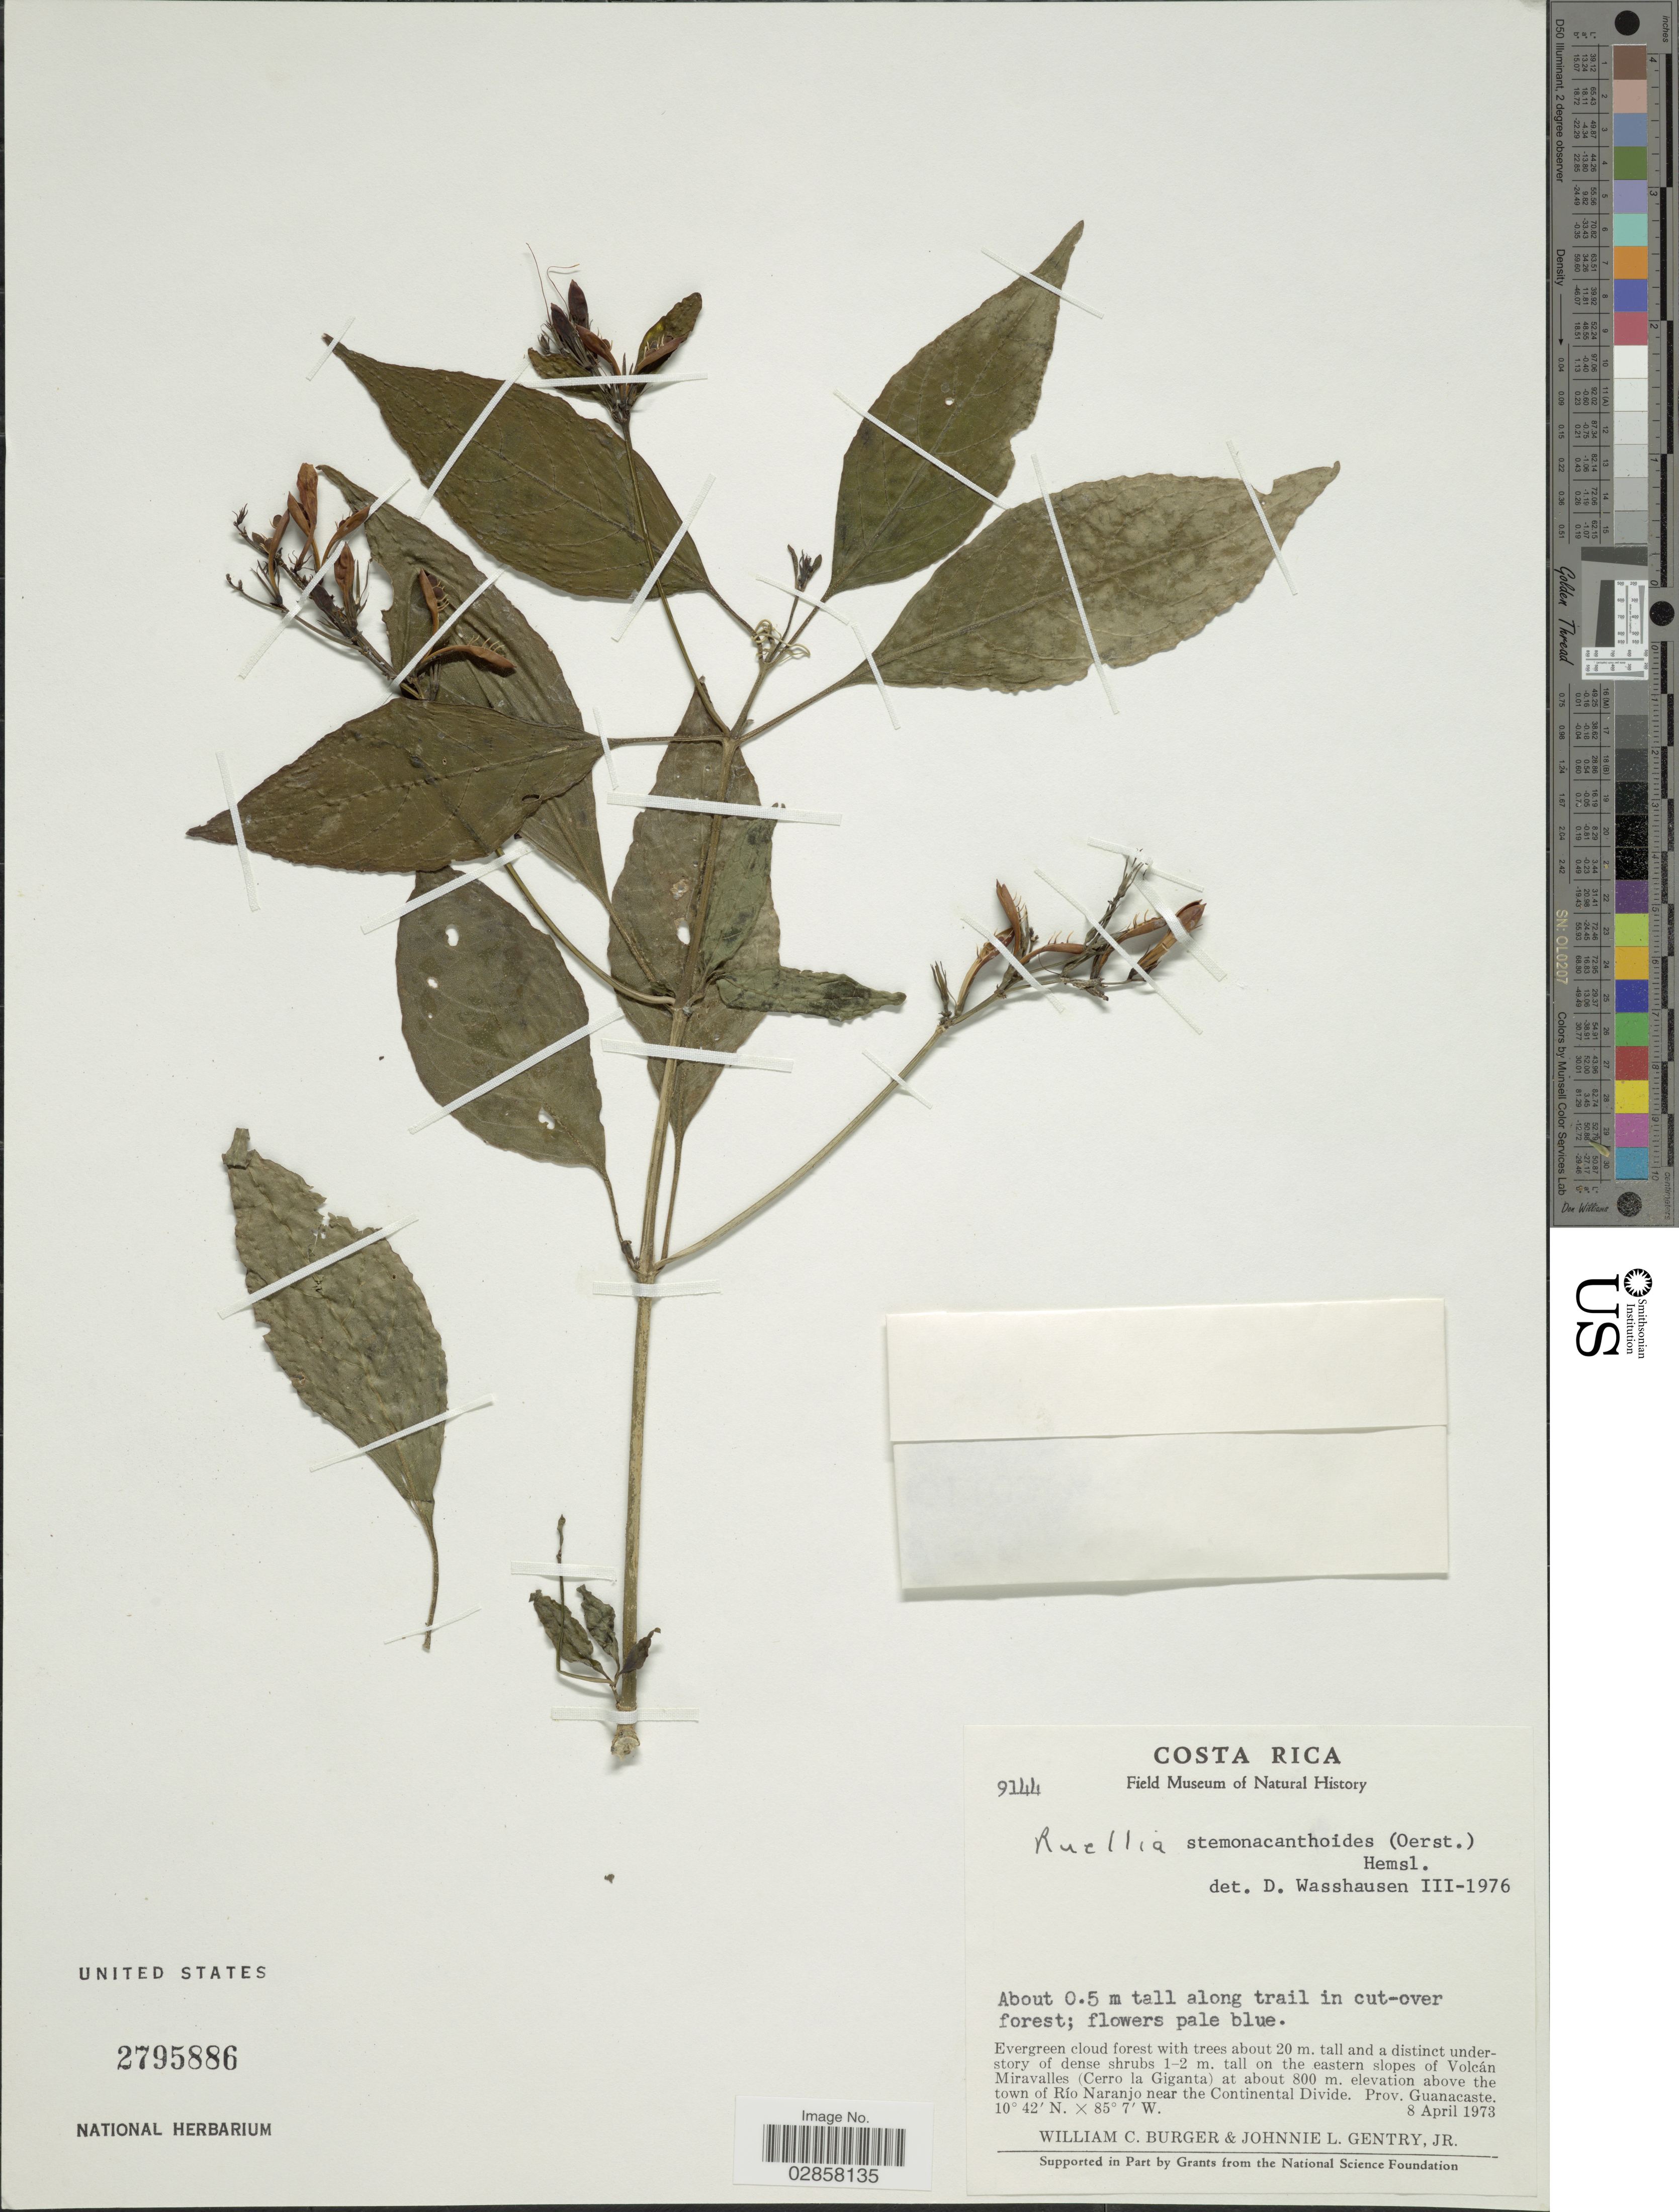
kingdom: Plantae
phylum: Tracheophyta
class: Magnoliopsida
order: Lamiales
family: Acanthaceae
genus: Ruellia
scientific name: Ruellia stemonacanthoides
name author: (Oerst.) Hemsl.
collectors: W. Burger & J. L. Gentry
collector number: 9144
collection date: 1973-04-08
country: Costa Rica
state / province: Guanacaste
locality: On the eastern slopes of Vólcan Miravelles (Cerro la Giganta). Above the town of Río Naranjo near the Continental Divide.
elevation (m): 800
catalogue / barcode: US 2795886